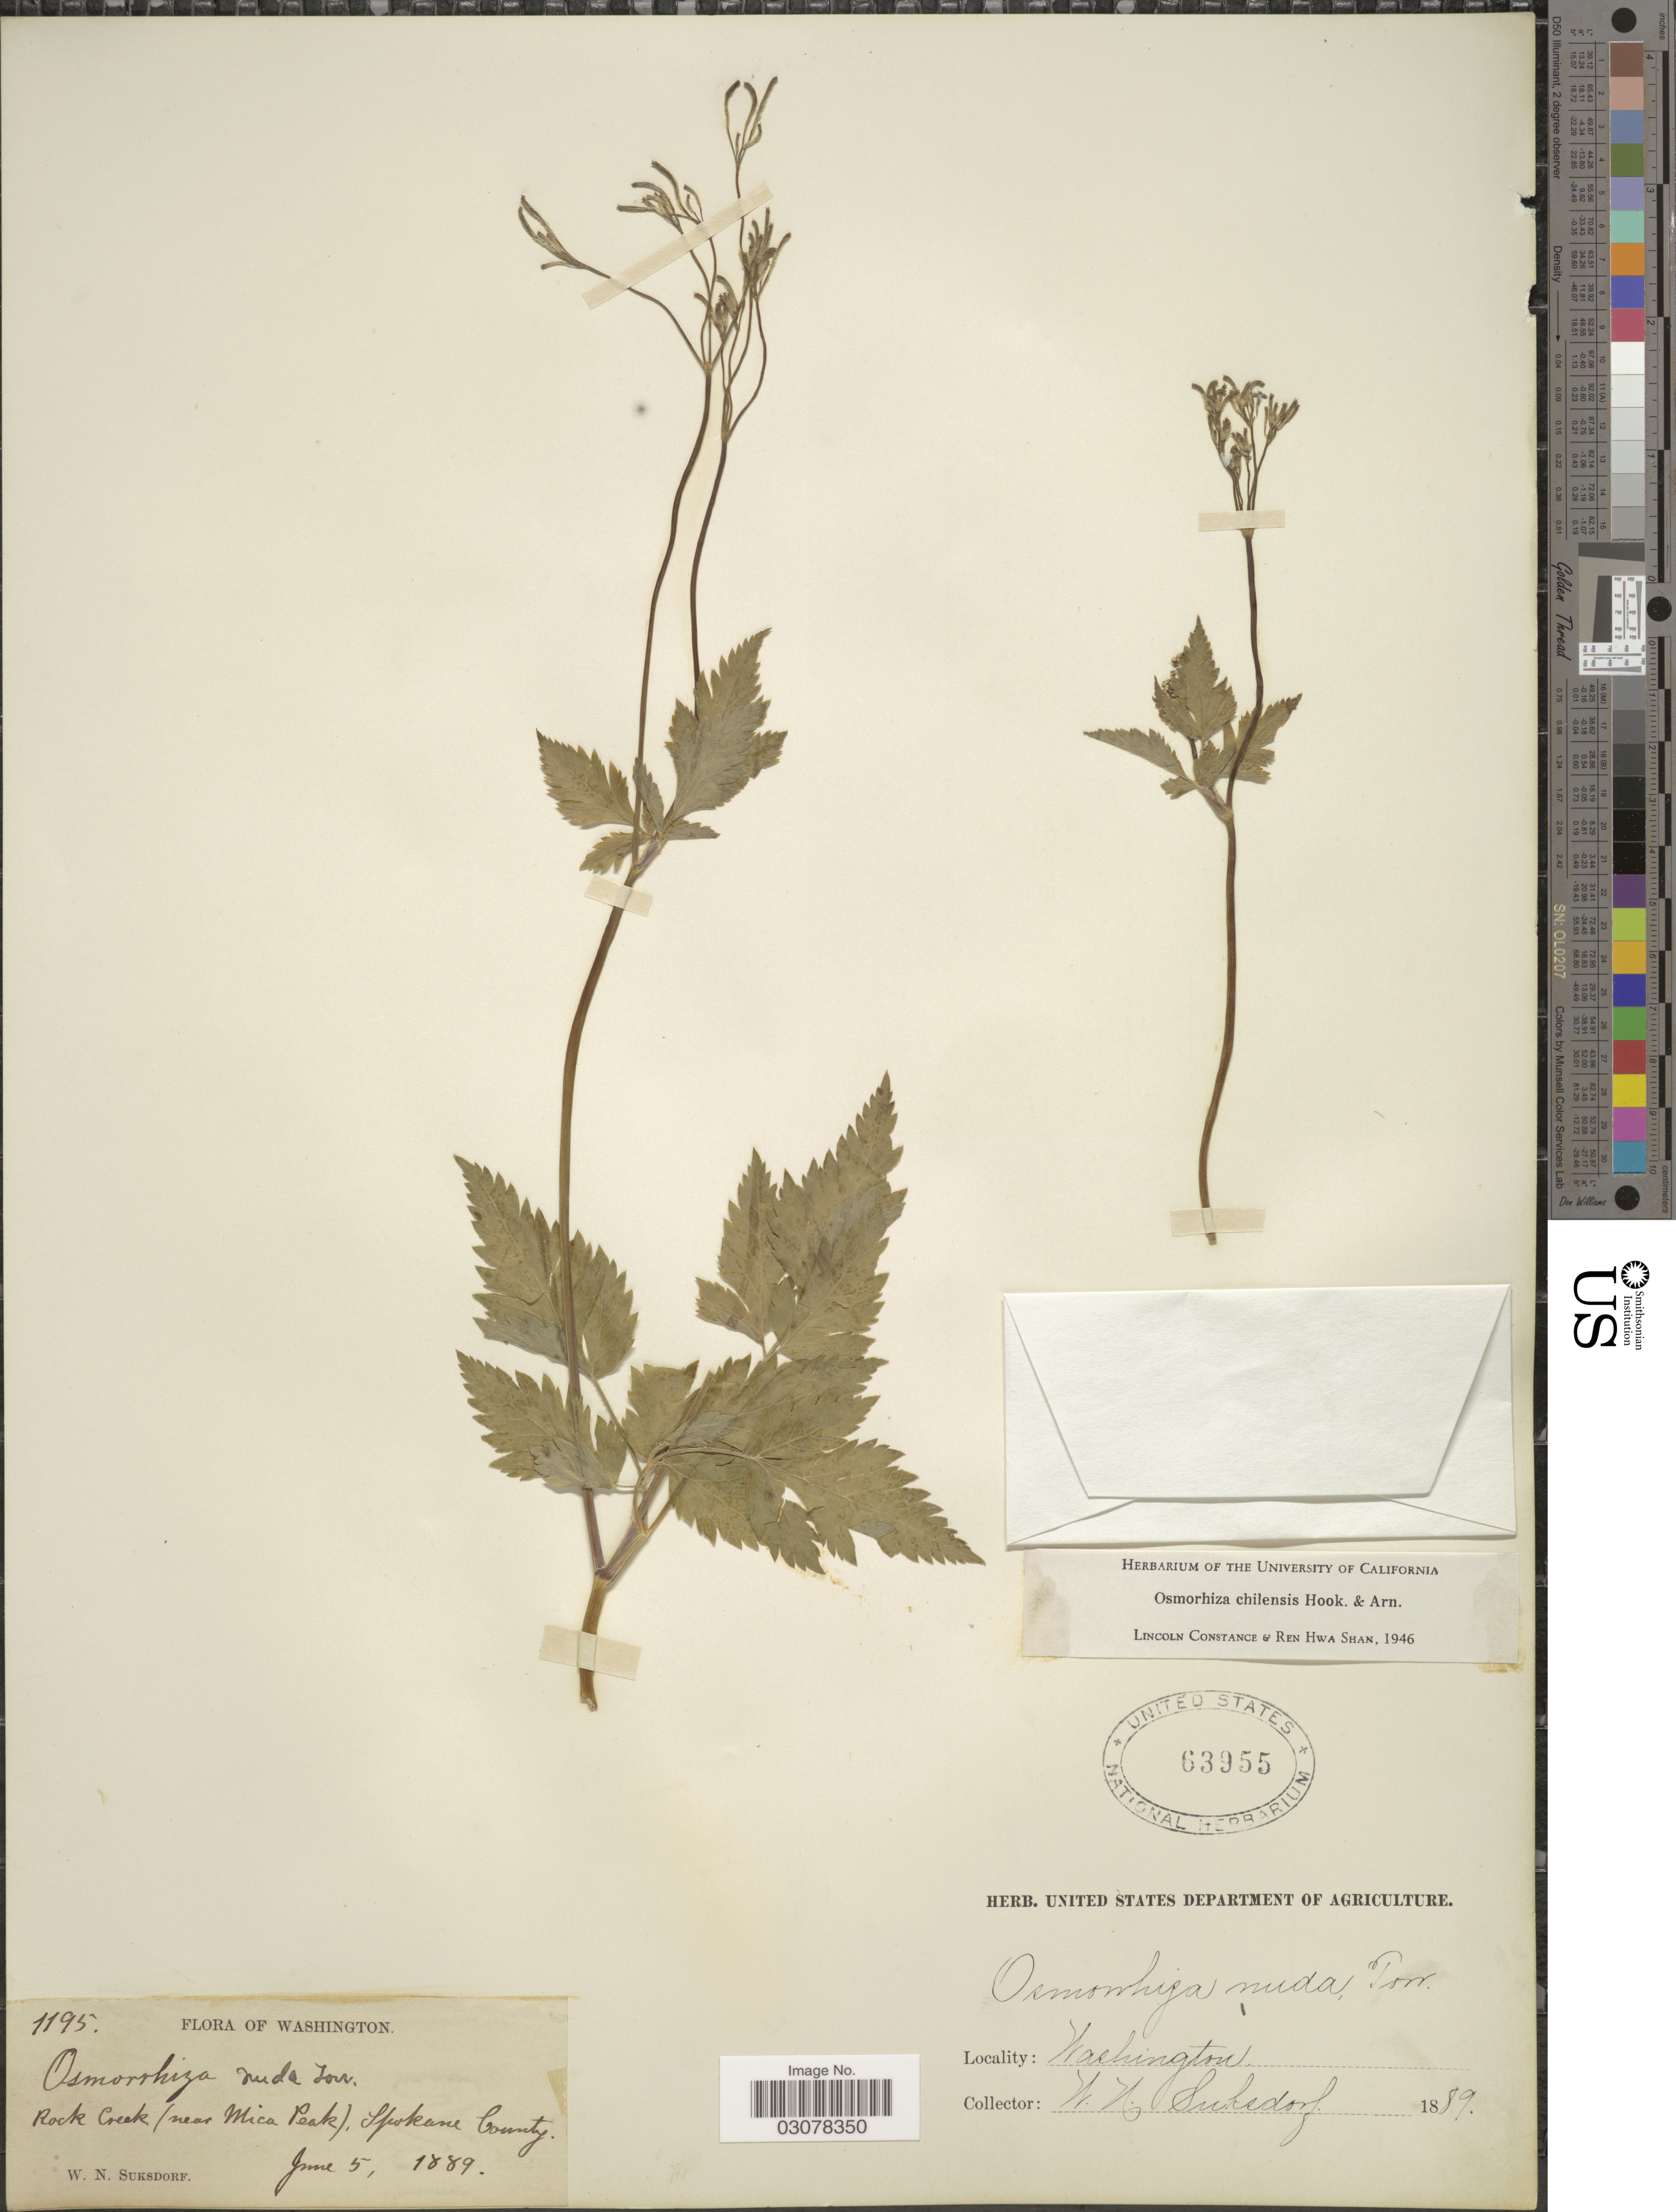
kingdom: Plantae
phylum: Tracheophyta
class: Magnoliopsida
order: Apiales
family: Apiaceae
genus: Osmorhiza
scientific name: Osmorhiza chilensis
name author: Hook. & Arn.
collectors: W. N. Suksdorf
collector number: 1195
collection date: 1889-06-05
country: United States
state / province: Washington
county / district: Spokane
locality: Rock Creek (near Mica Peak). Spokane County.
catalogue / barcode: US 63955